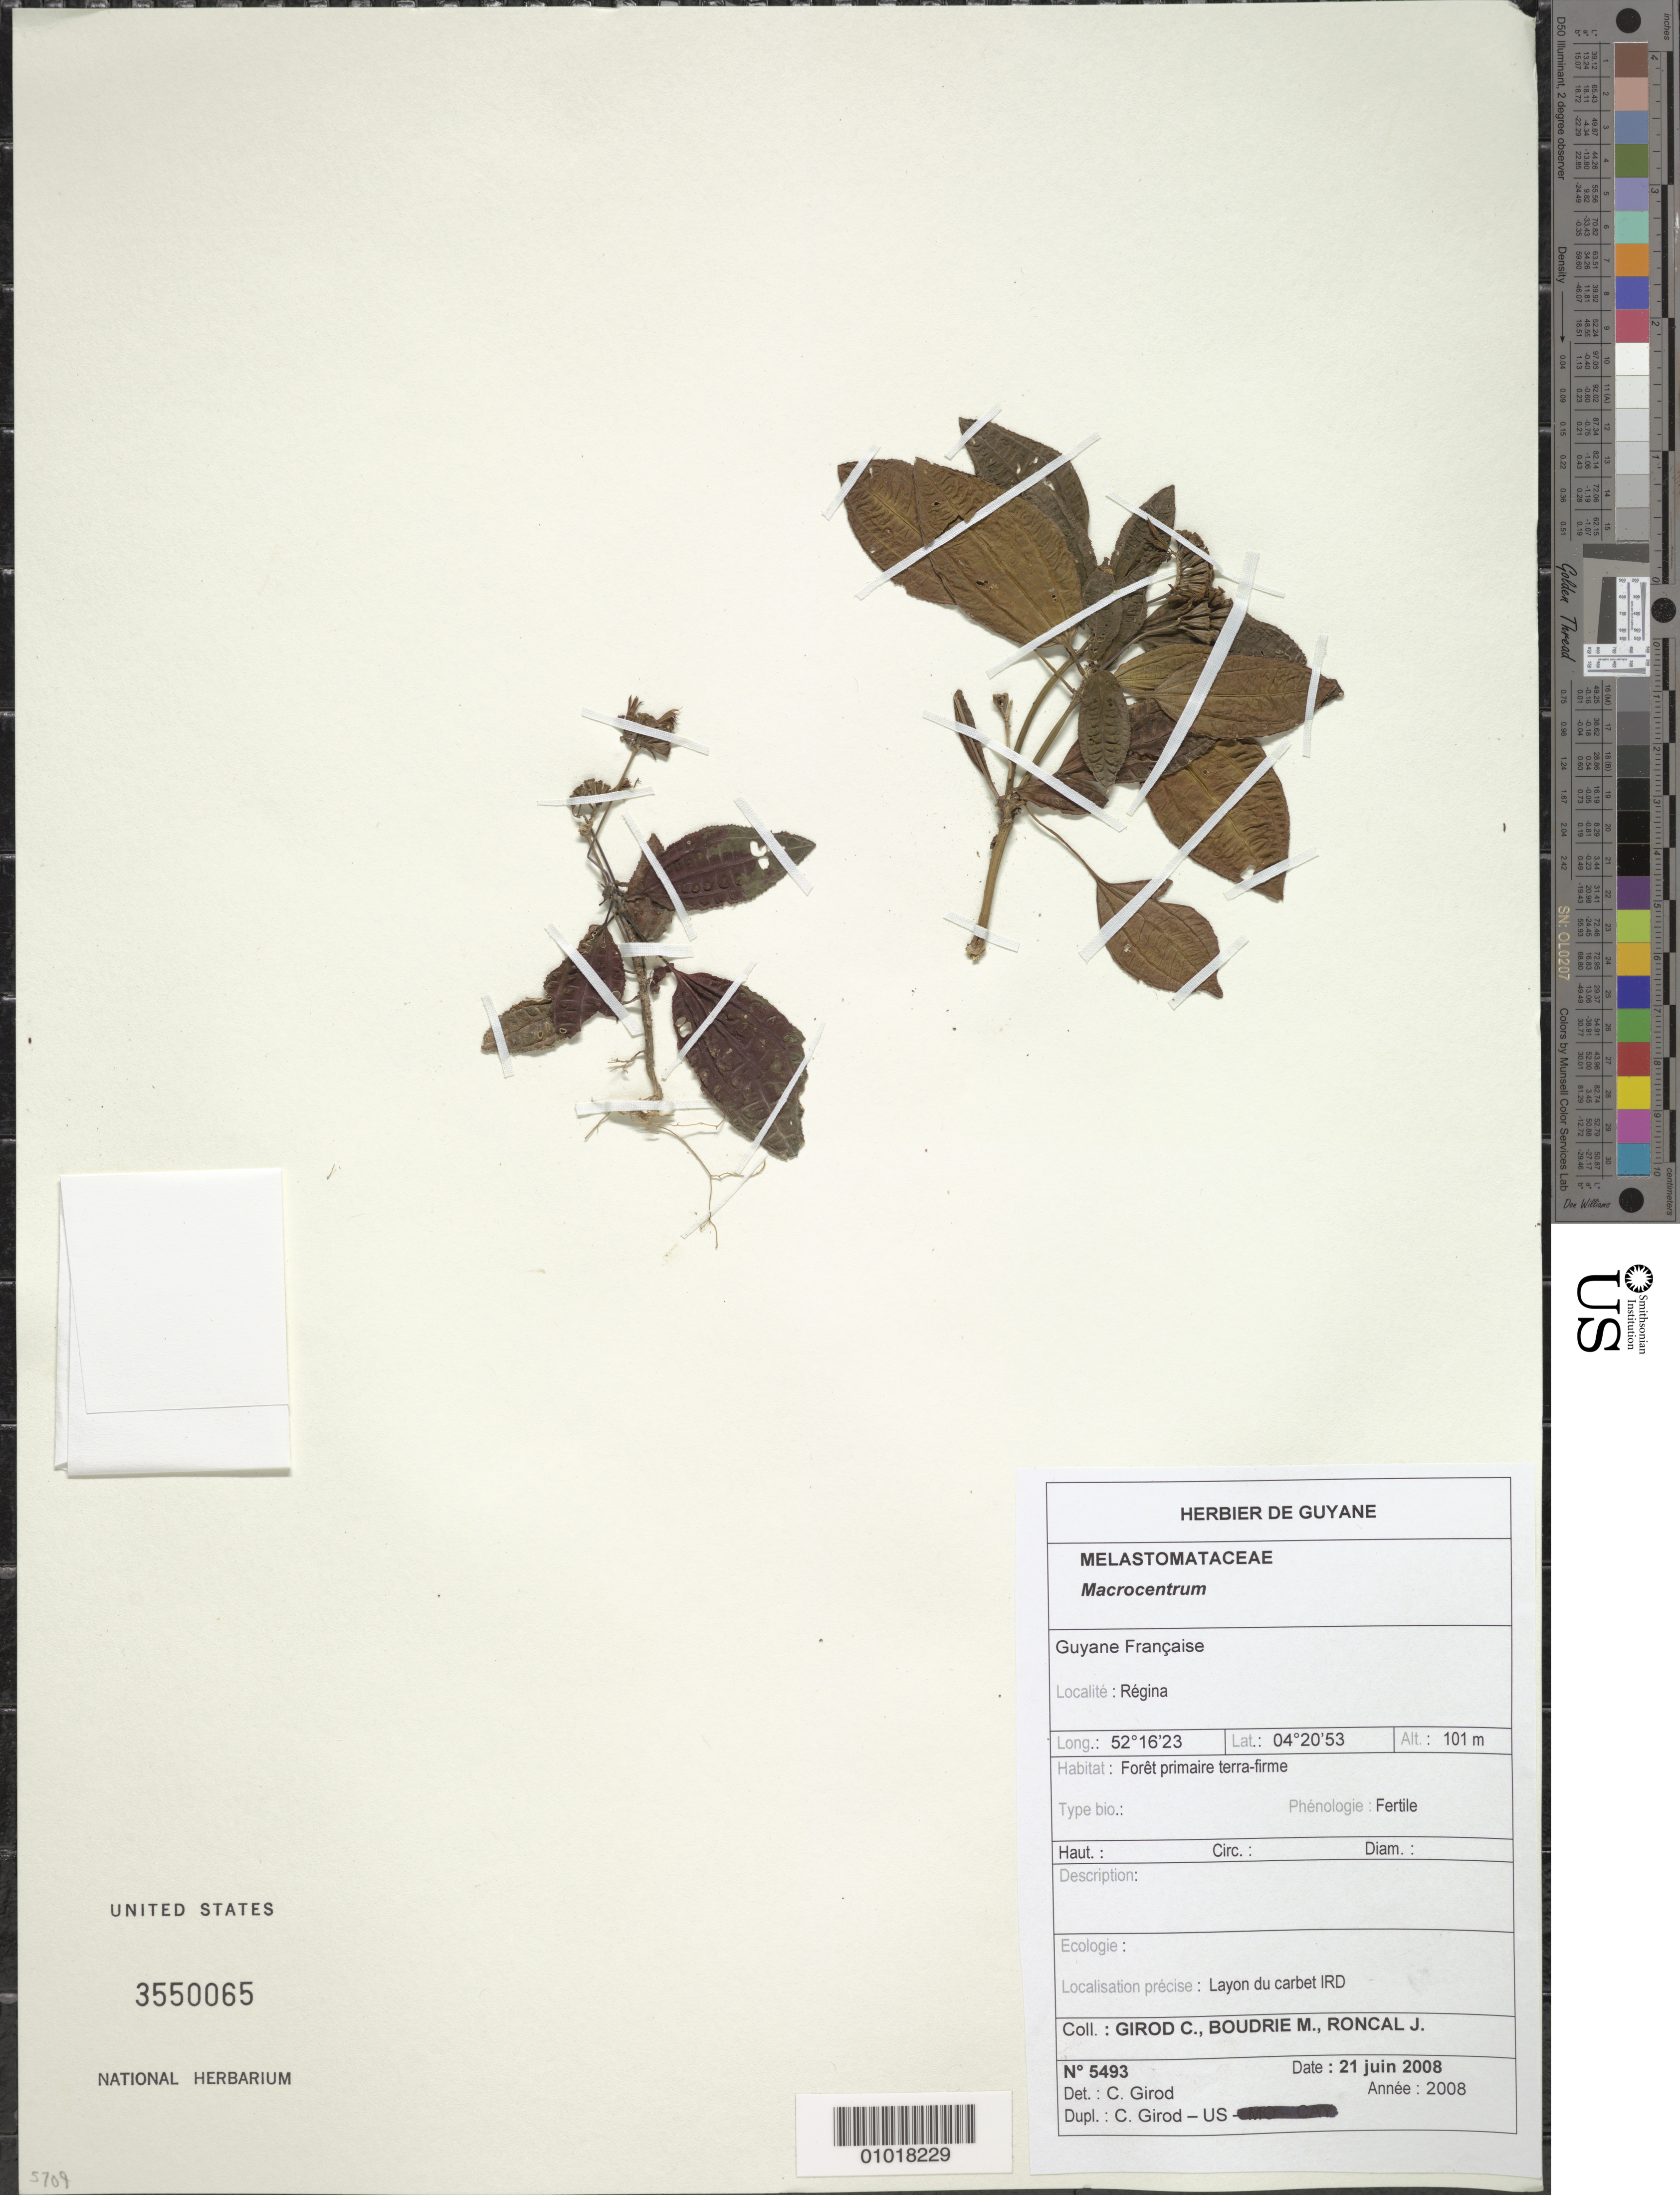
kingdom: Plantae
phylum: Tracheophyta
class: Magnoliopsida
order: Myrtales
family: Melastomataceae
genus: Macrocentrum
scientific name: Macrocentrum sp.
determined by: Girod, C.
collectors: C. Girod, M. Boudrie & J. Roncal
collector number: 5493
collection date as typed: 21-Jun-08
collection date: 2008-06-21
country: French Guiana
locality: Régina. Layon du carbet IRD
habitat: Foret primaire terra-firme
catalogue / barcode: US 3550065